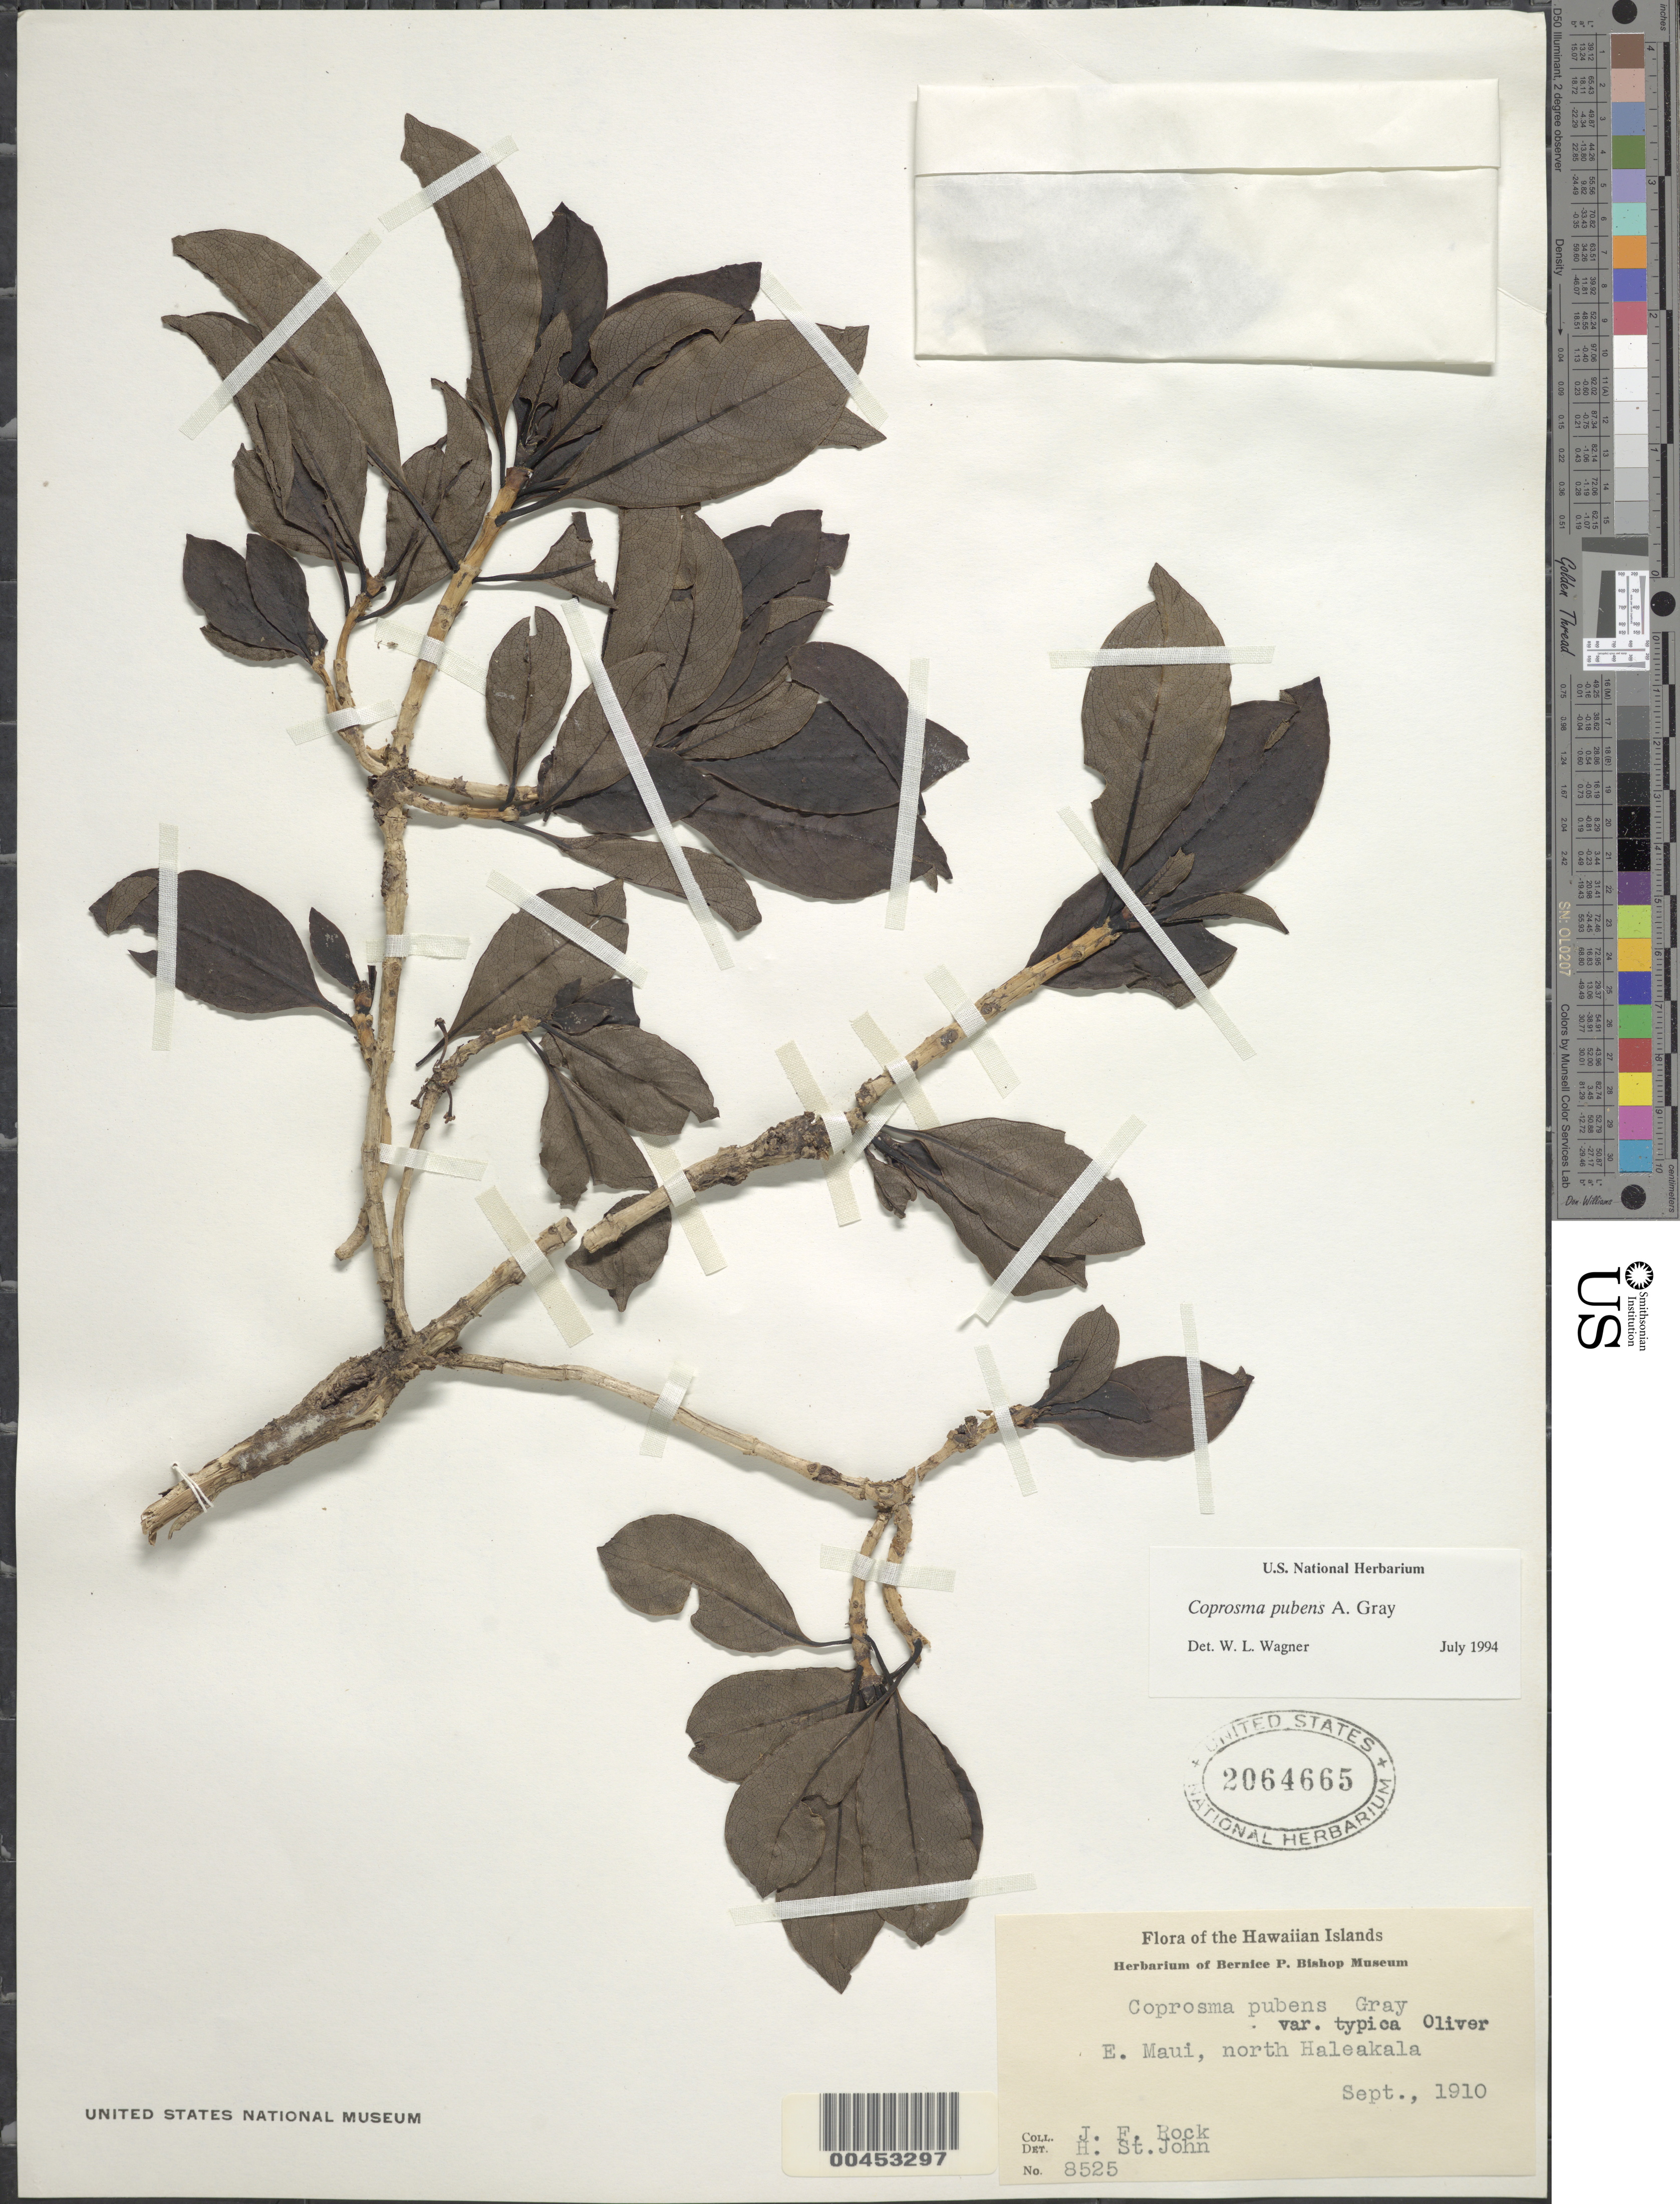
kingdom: Plantae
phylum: Tracheophyta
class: Magnoliopsida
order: Gentianales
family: Rubiaceae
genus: Coprosma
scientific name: Coprosma pubens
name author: A. Gray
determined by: Wagner, W. L., (BOT), Smithsonian Institution - National Museum of Natural History (UNITED STATES)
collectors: J. F. Rock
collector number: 8525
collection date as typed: Sep 1910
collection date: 1910-09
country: United States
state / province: Hawaii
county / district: Maui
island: Maui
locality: E Maui, N Haleakala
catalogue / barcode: US 2064665